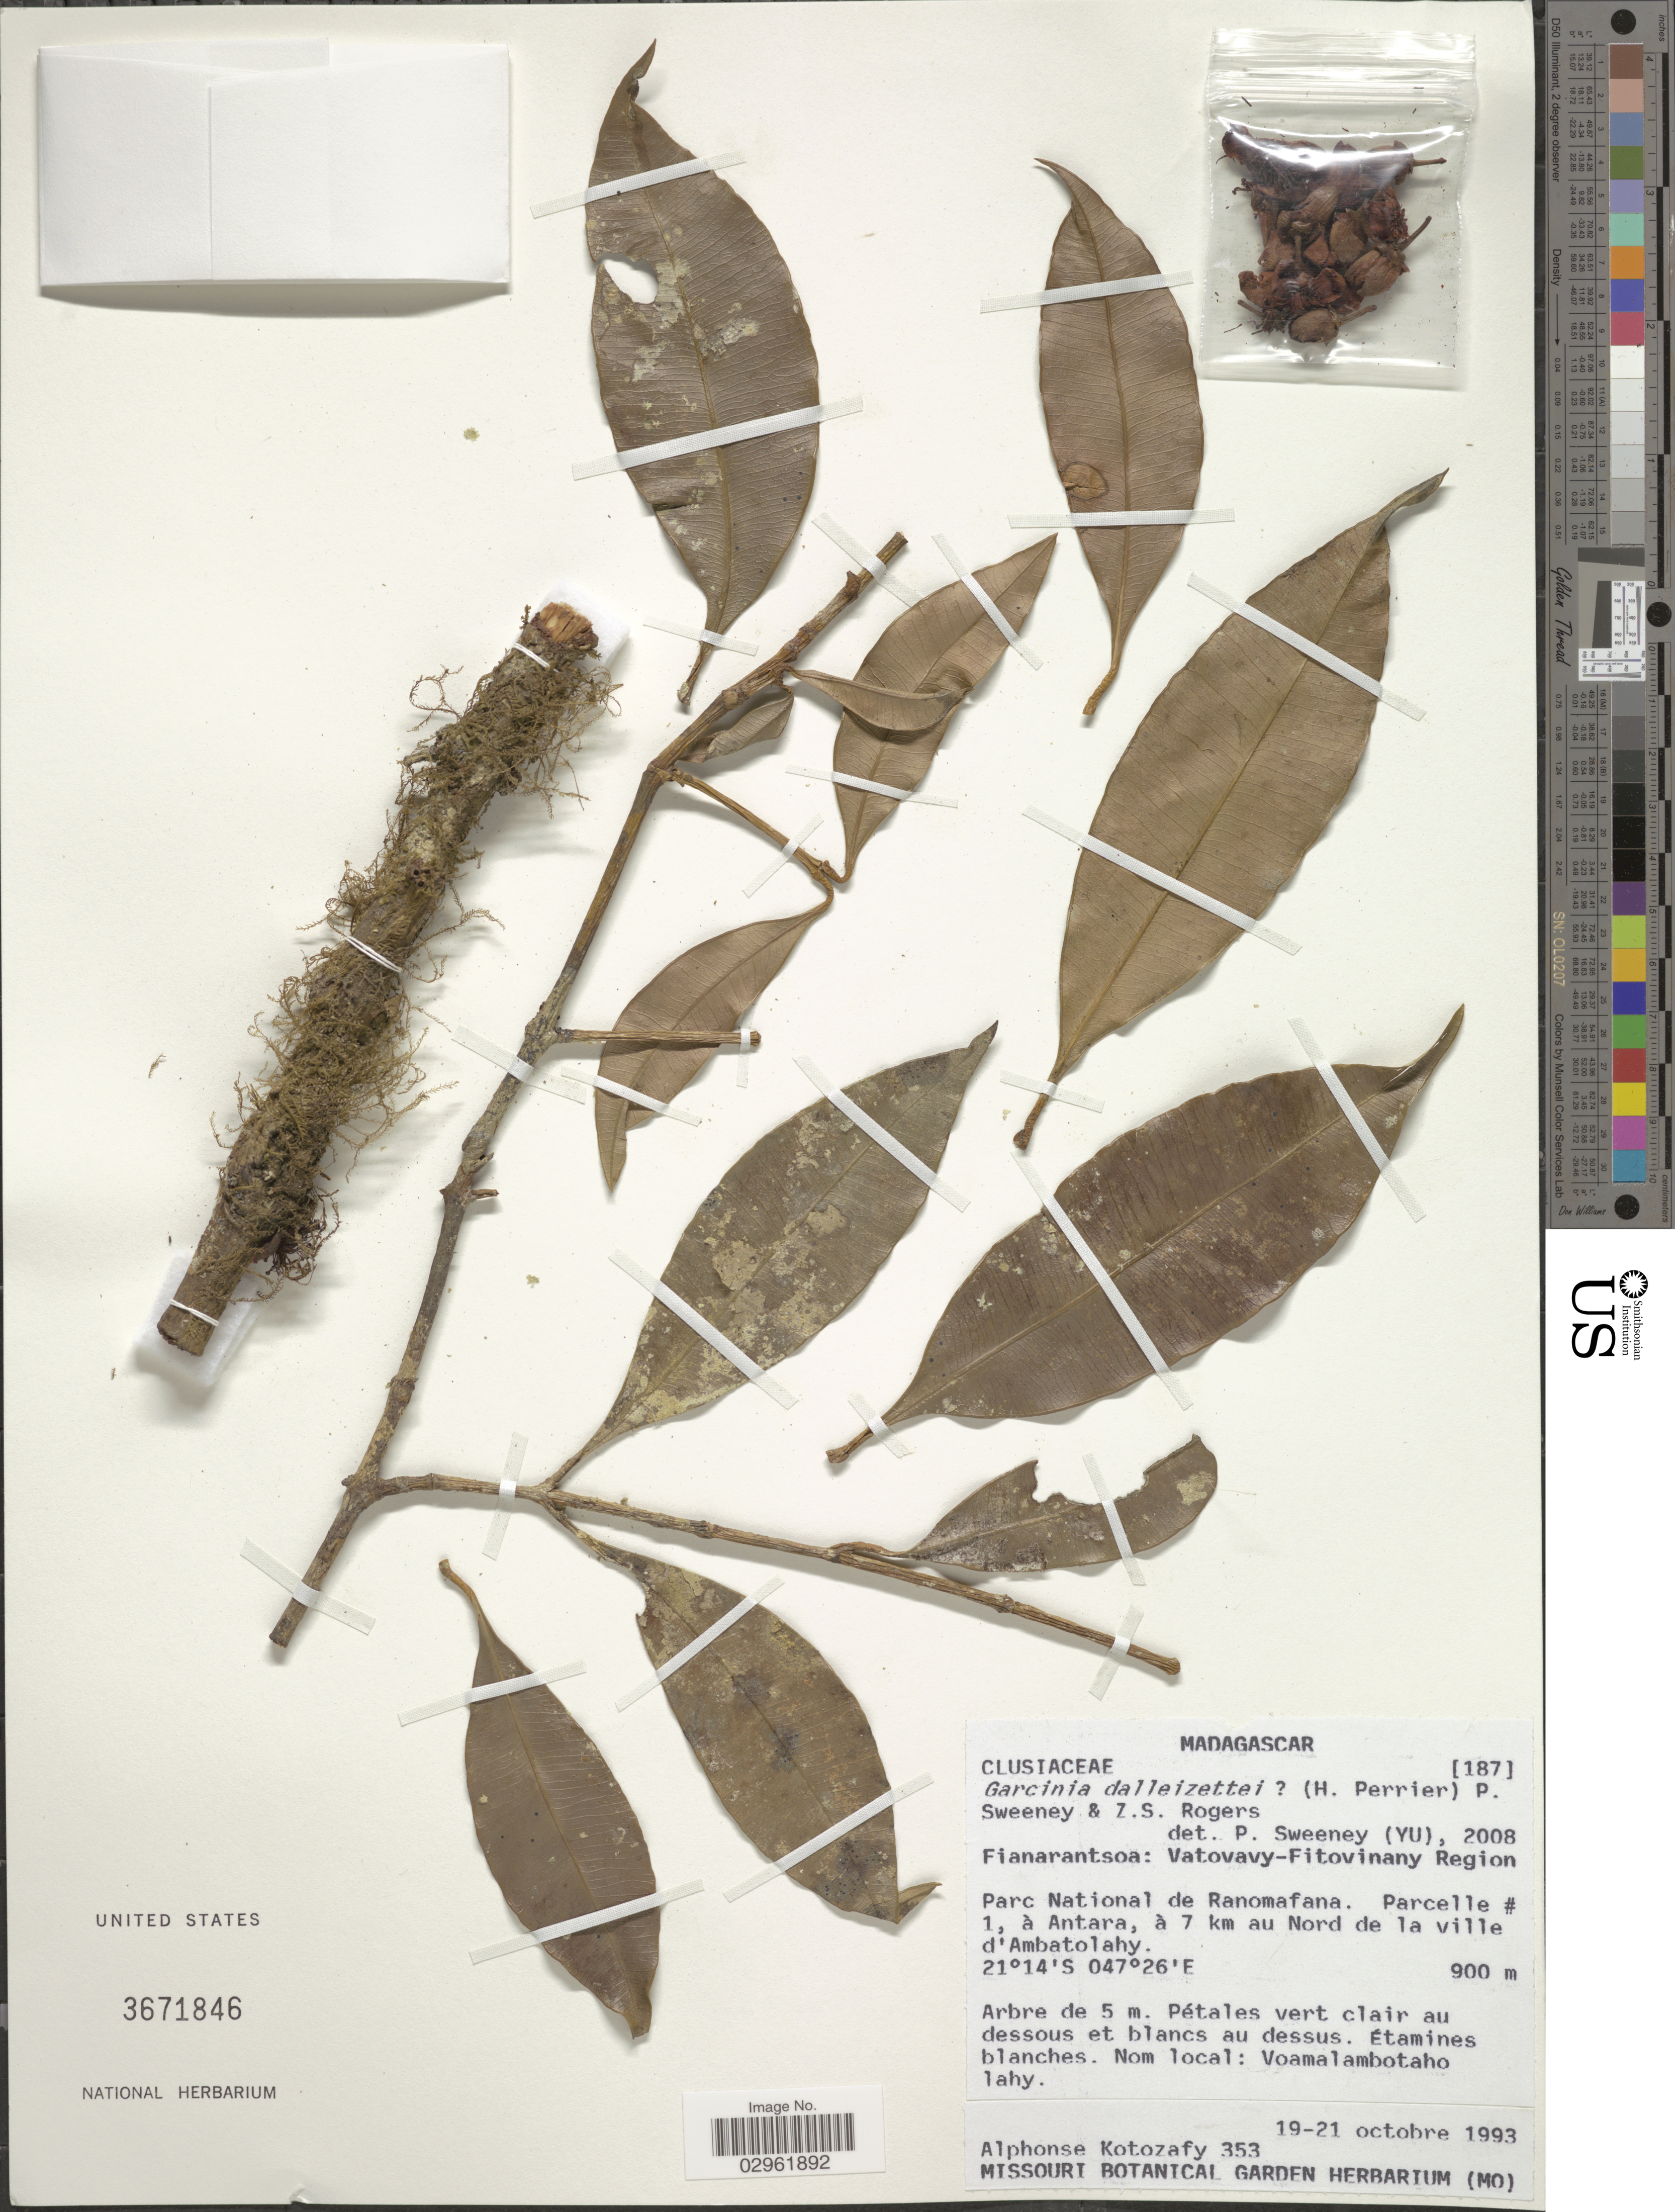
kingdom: Plantae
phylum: Tracheophyta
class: Magnoliopsida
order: Malpighiales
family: Clusiaceae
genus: Garcinia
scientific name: Garcinia dalleizettei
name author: (H. Perrier) P.W. Sweeney & Z.S. Rogers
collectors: A. Kotozafy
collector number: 353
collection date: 1993-10-19/1993-10-21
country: Madagascar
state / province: Vatovavy Fitovinany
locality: Vatovavy-Fitovinany Region, Parc National de Ranomafana, Parcelle # 1, à Antara, à 7 km au Nord de la ville d'Ambatolahy.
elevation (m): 900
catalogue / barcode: US 3671846